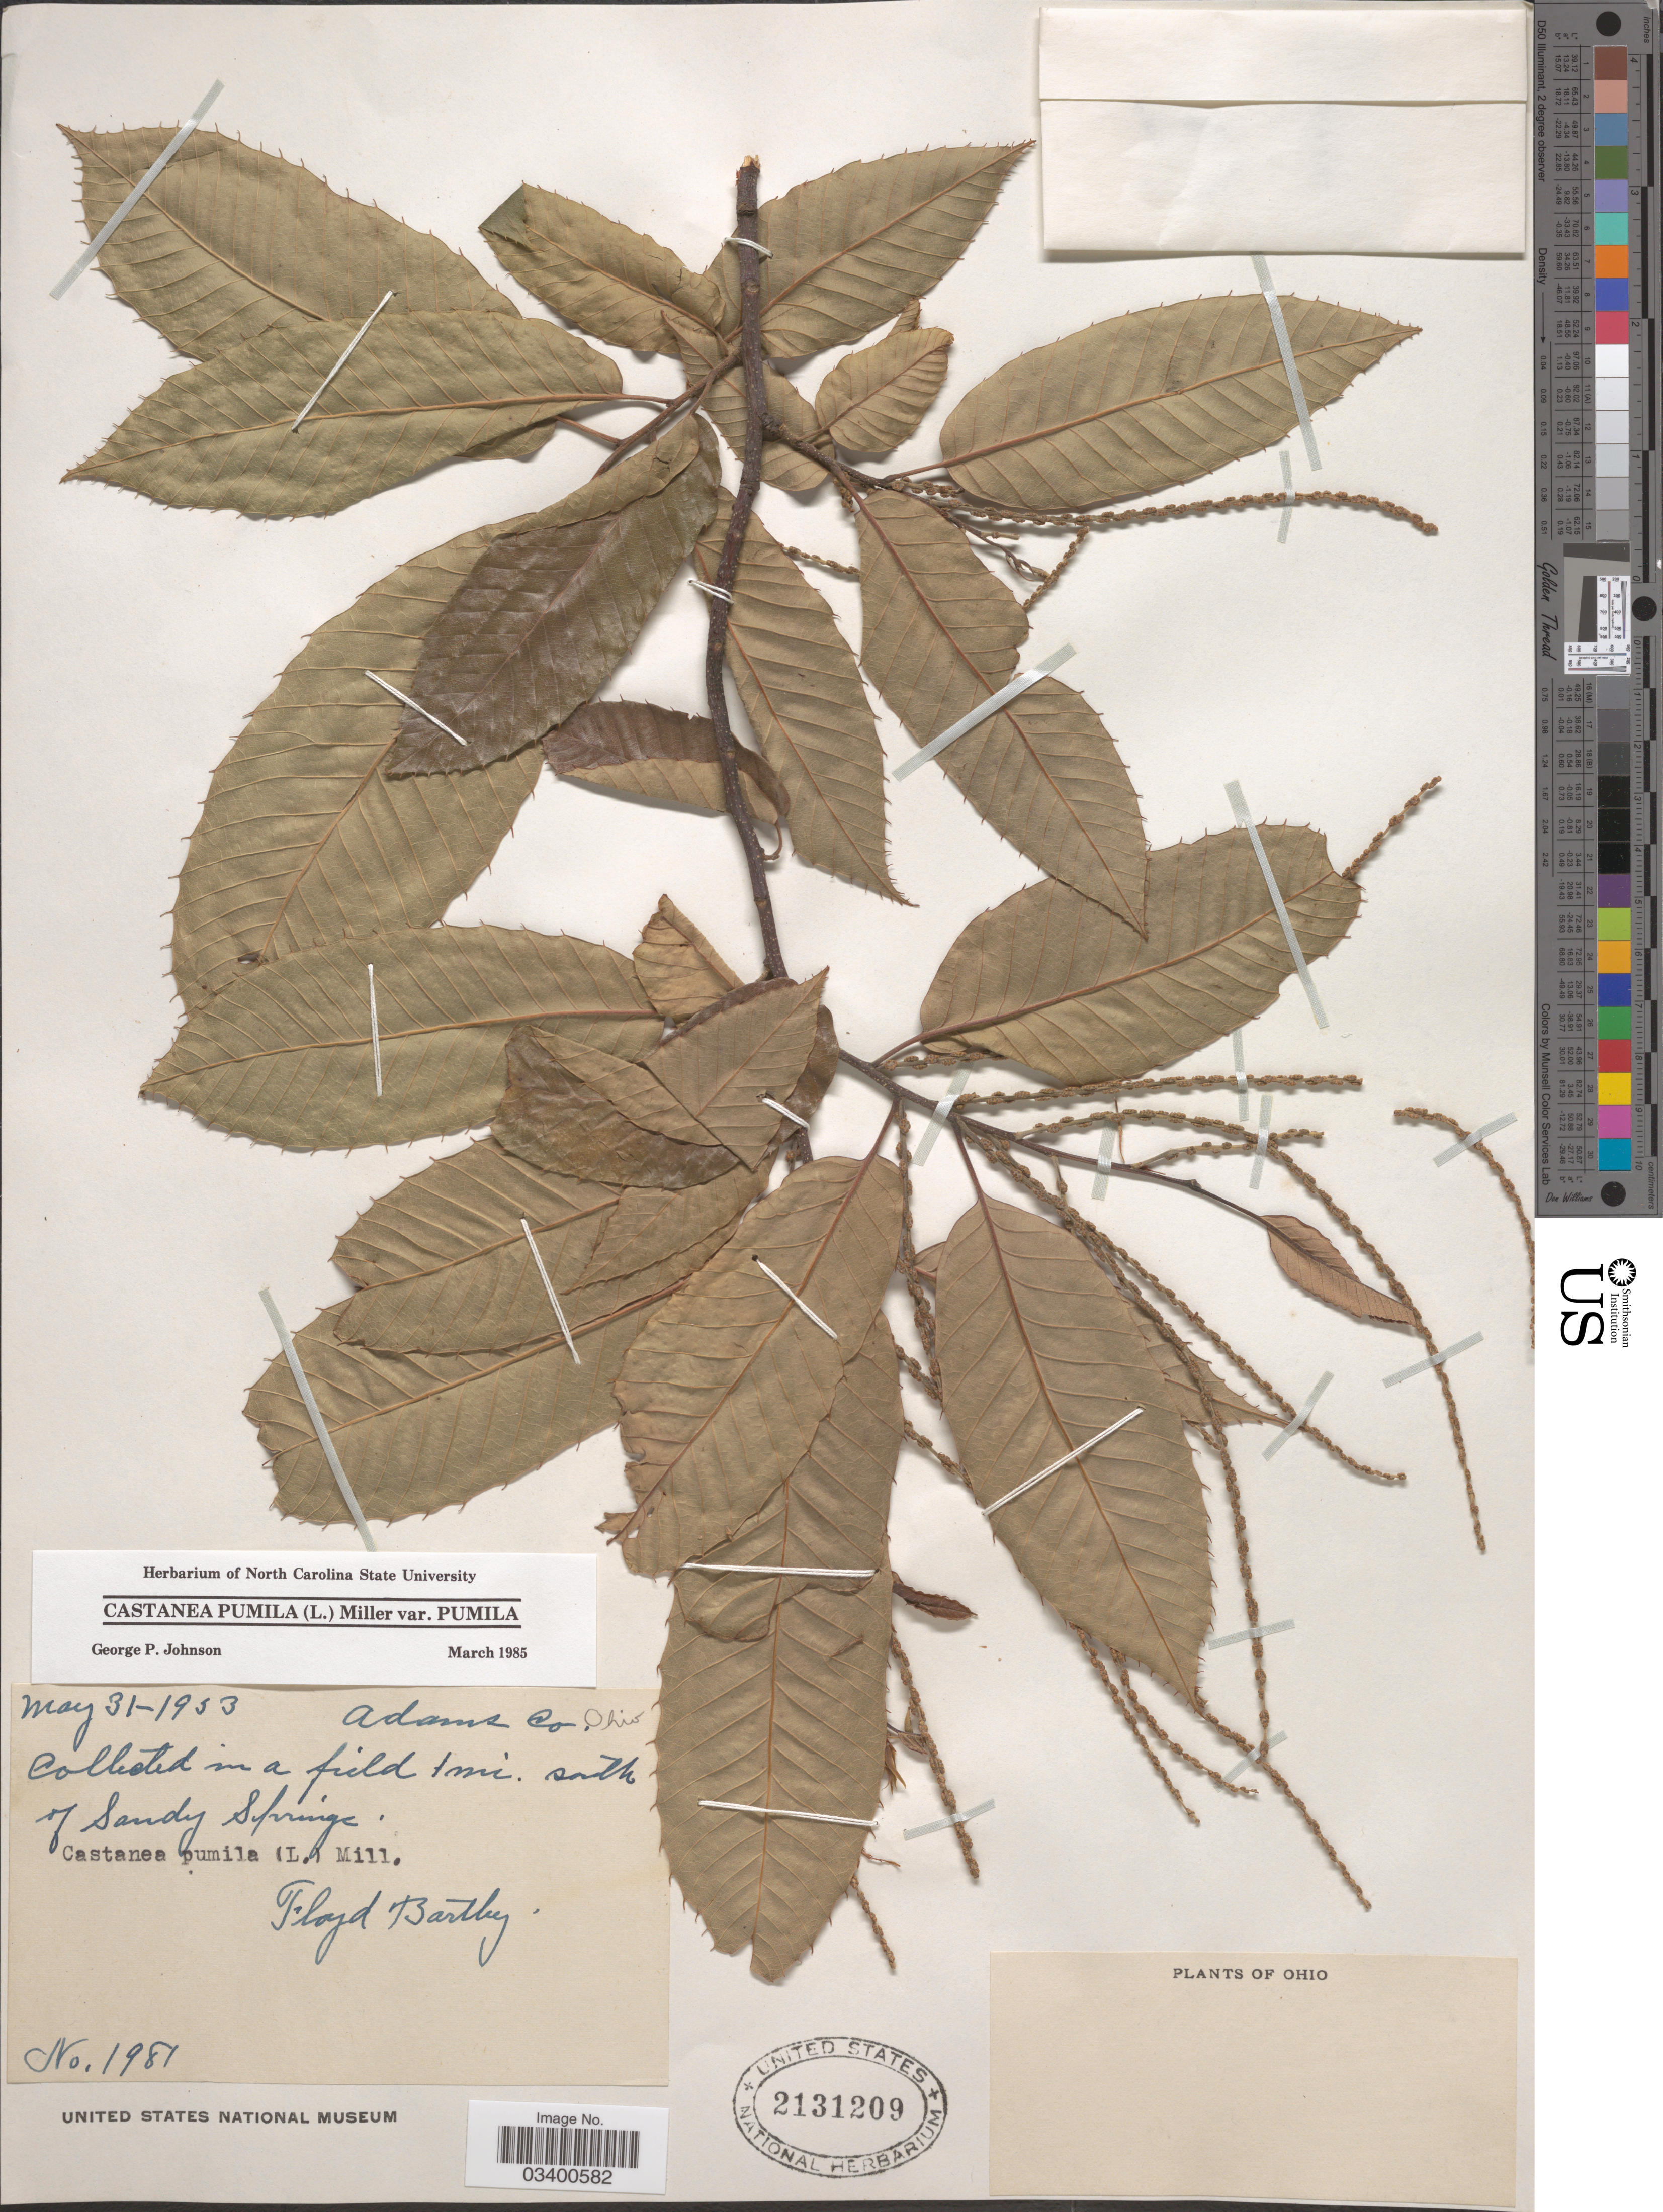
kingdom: Plantae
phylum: Tracheophyta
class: Magnoliopsida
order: Fagales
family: Fagaceae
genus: Castanea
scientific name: Castanea pumila var. pumila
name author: (L.) Mill.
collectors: F. Bartley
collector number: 1981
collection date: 1953-05-31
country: United States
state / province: Ohio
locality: Adams Co. In a field 1 mi. south of Sandy Springs.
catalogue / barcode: US 2131209